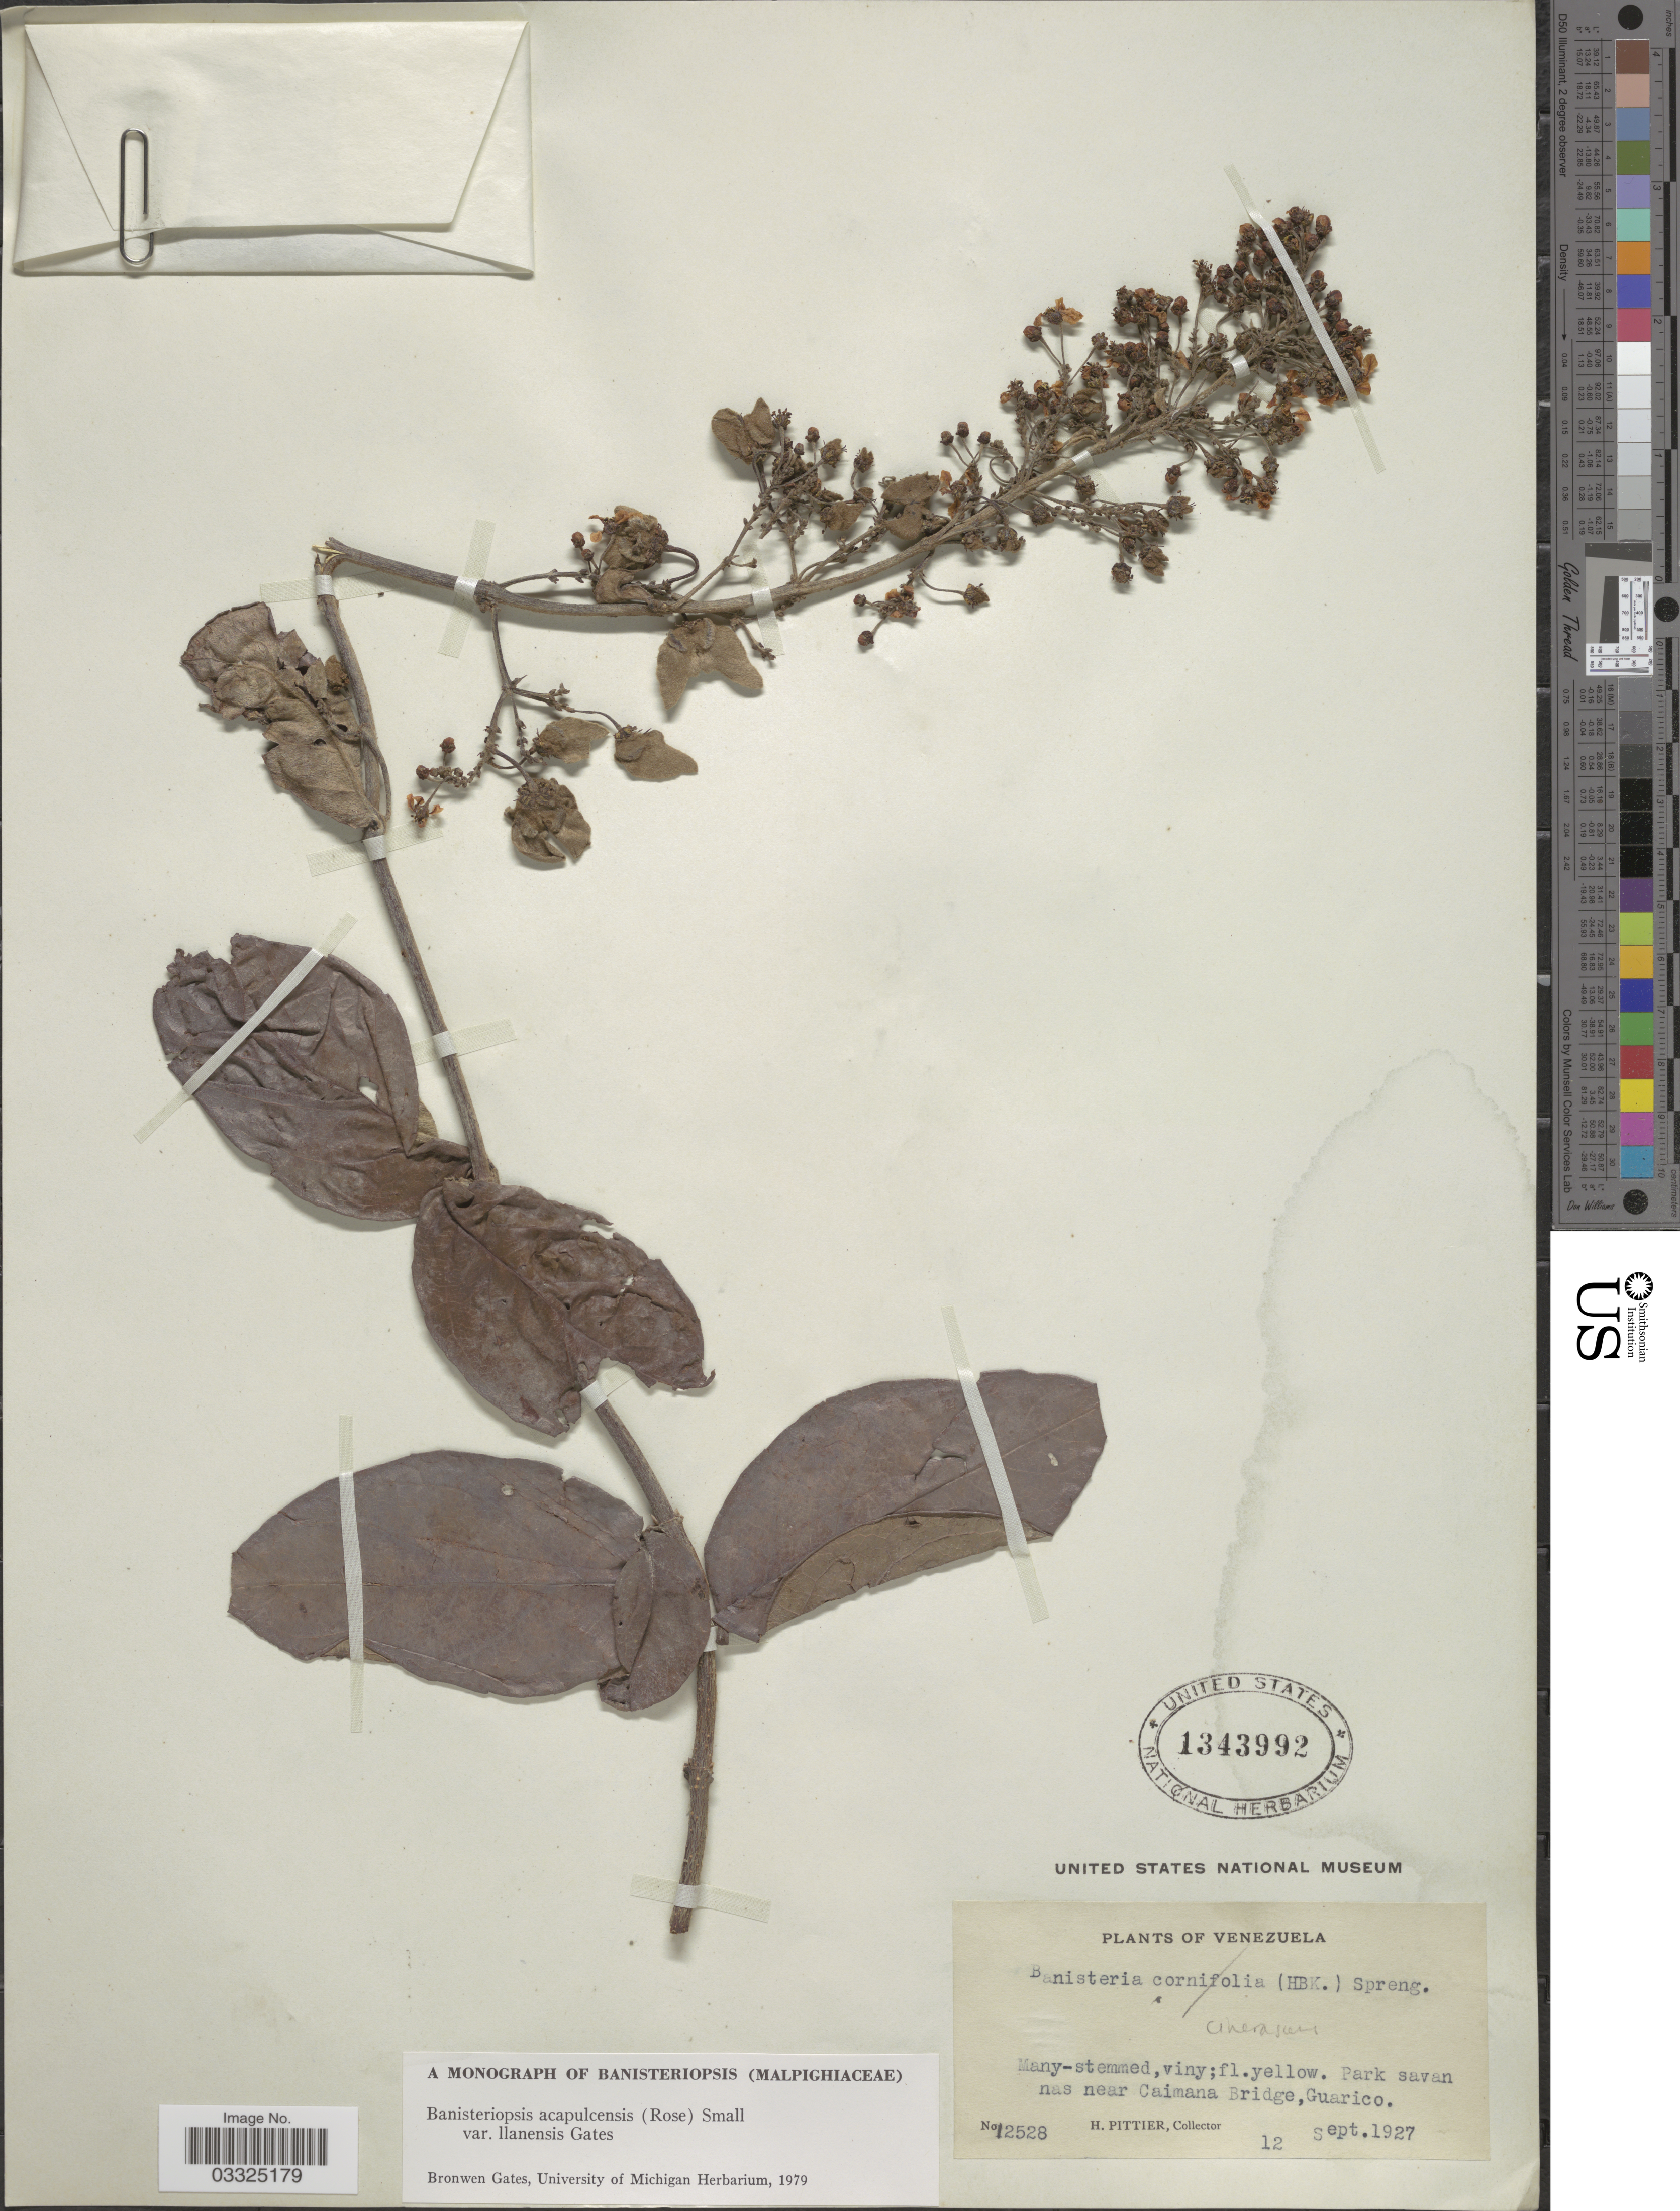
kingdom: Plantae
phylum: Tracheophyta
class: Magnoliopsida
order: Malpighiales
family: Malpighiaceae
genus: Bronwenia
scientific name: Bronwenia acapulcensis var. llanensis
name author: (B. Gates) W.R. Anderson & C. Davis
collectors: H. F. Pittier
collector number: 12528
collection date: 1927-09-12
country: Venezuela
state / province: Guárico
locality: Park savannas near Caimana Bridge.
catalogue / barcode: US 1343992